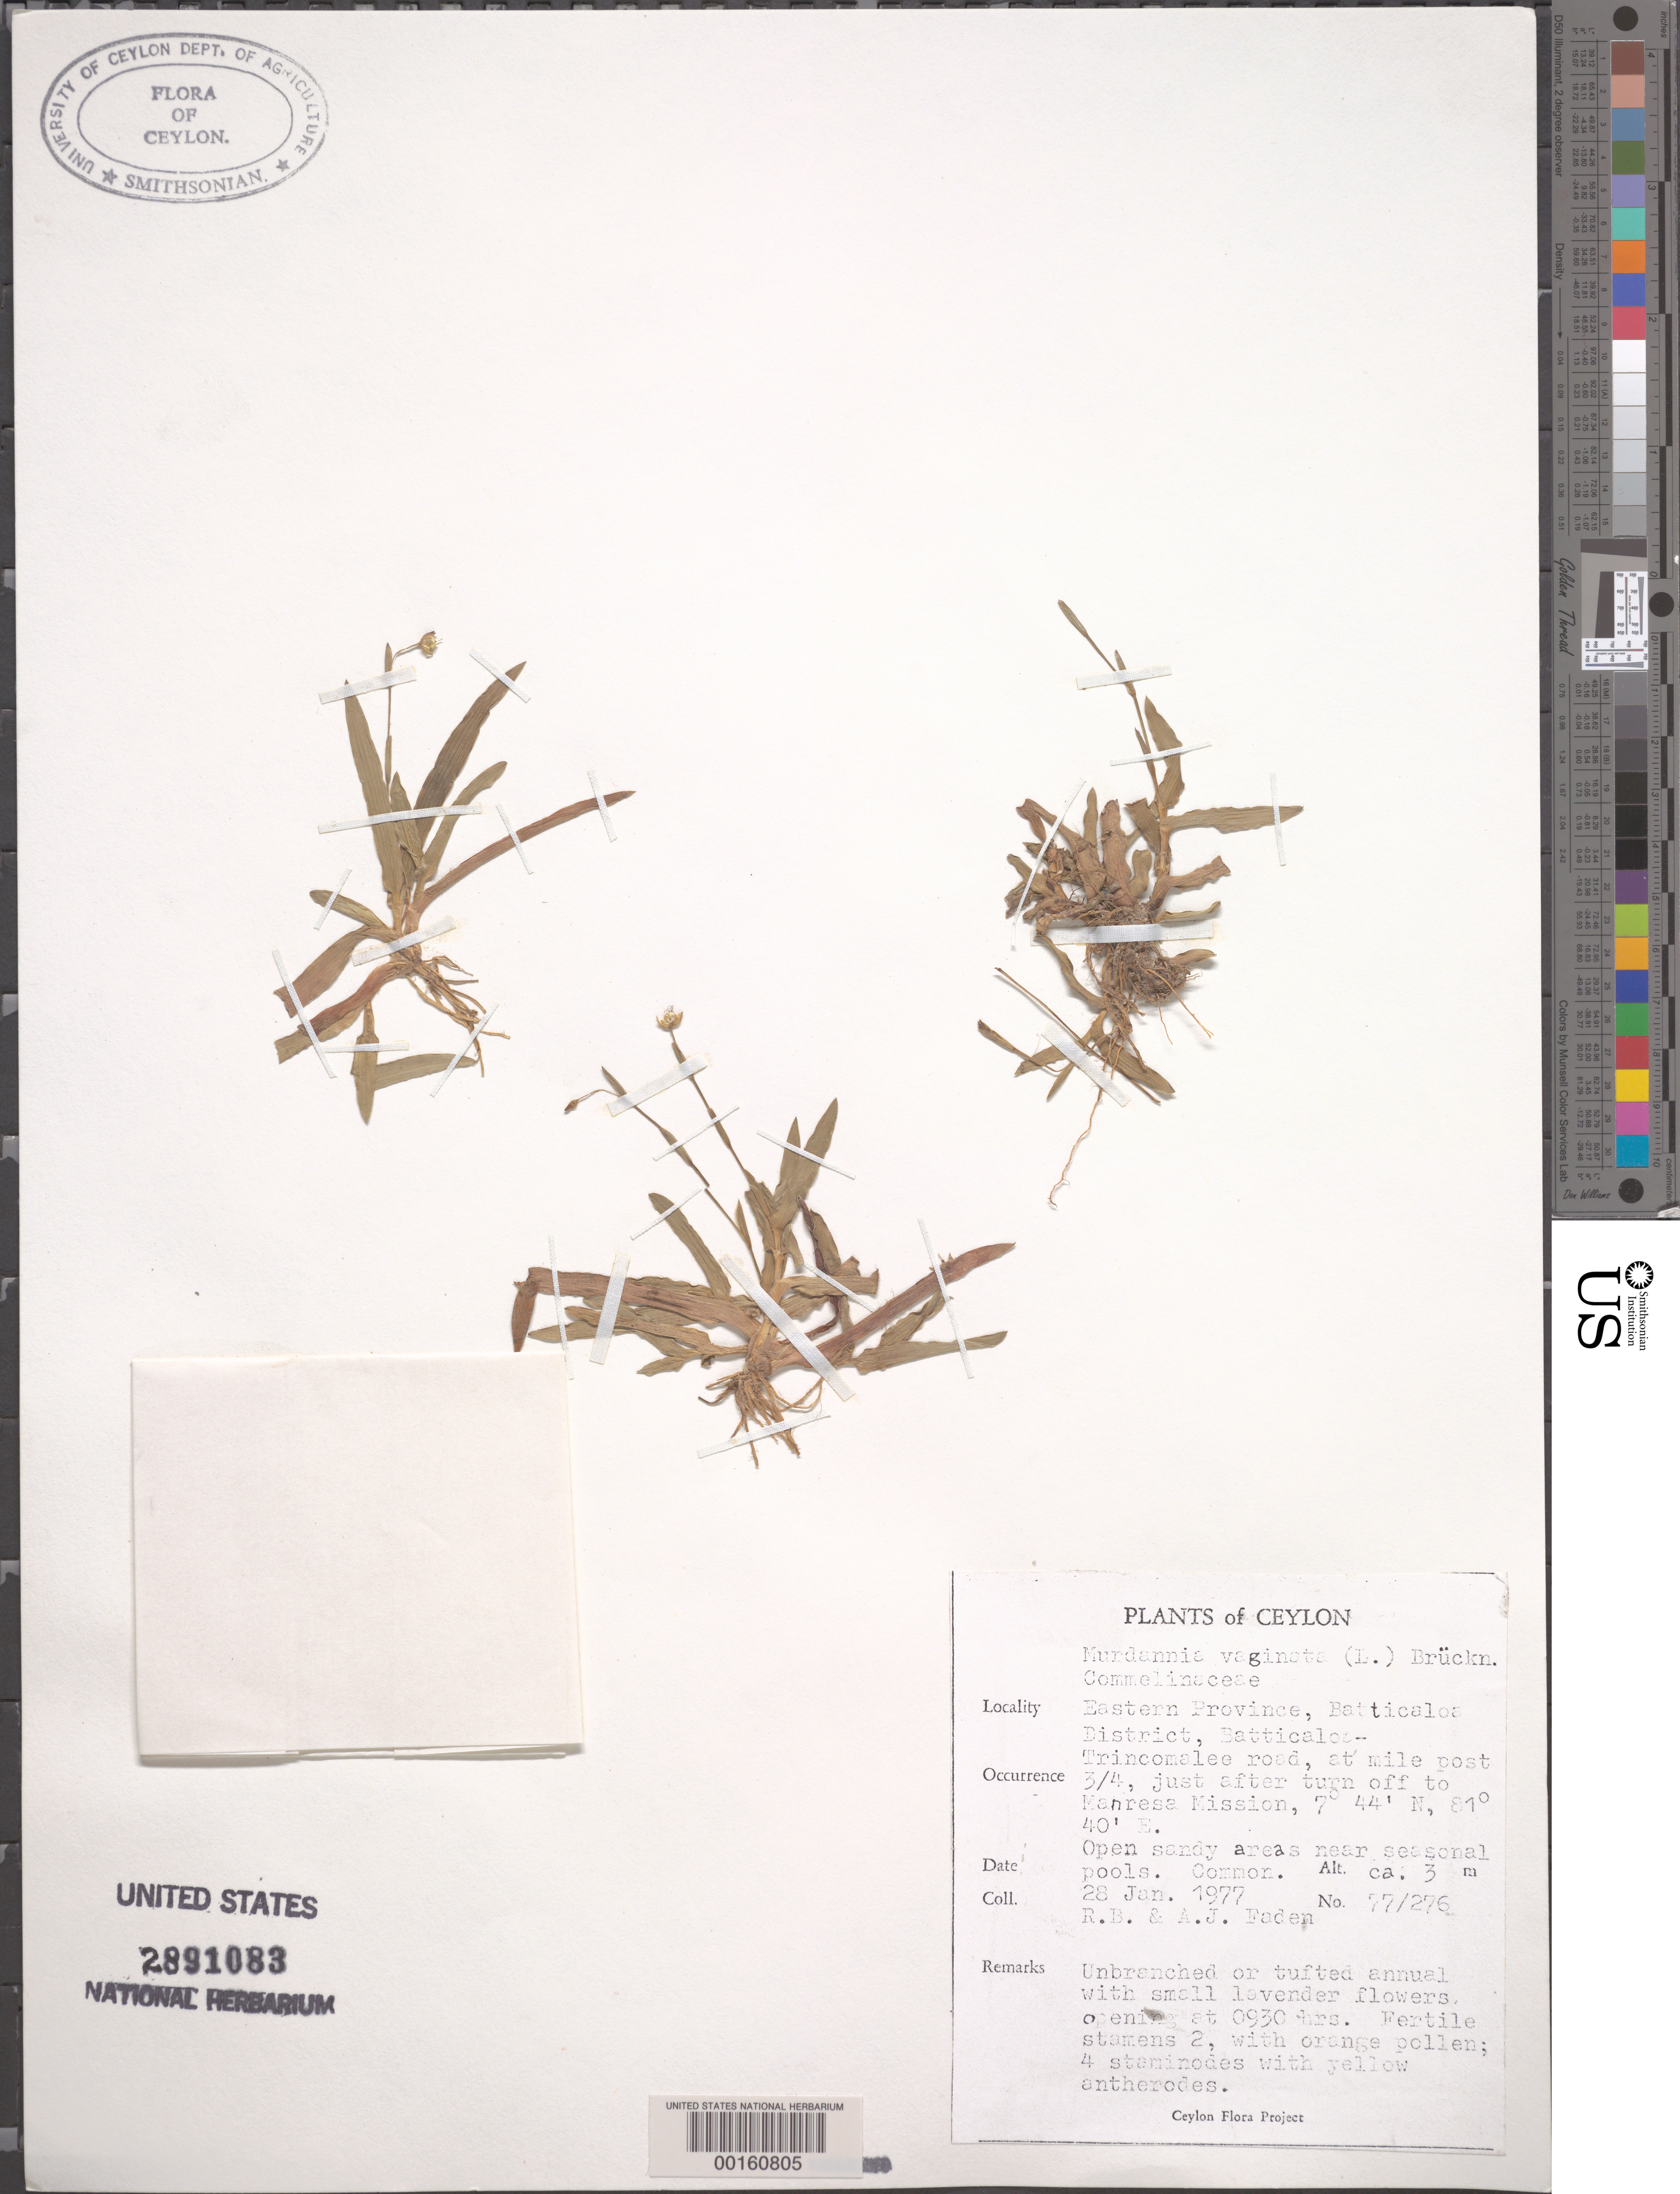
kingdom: Plantae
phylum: Tracheophyta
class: Liliopsida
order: Commelinales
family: Commelinaceae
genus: Murdannia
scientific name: Murdannia vaginata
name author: (L.) G. Brückn.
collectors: R. B. Faden & A. J. Faden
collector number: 77/276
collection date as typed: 28 Jan 1977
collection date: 1977-01-28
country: Sri Lanka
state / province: Eastern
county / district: Batticaloa Dist.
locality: Batticaloa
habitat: Open, sandy areas near seasonal pools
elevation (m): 3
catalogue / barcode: US 2891083